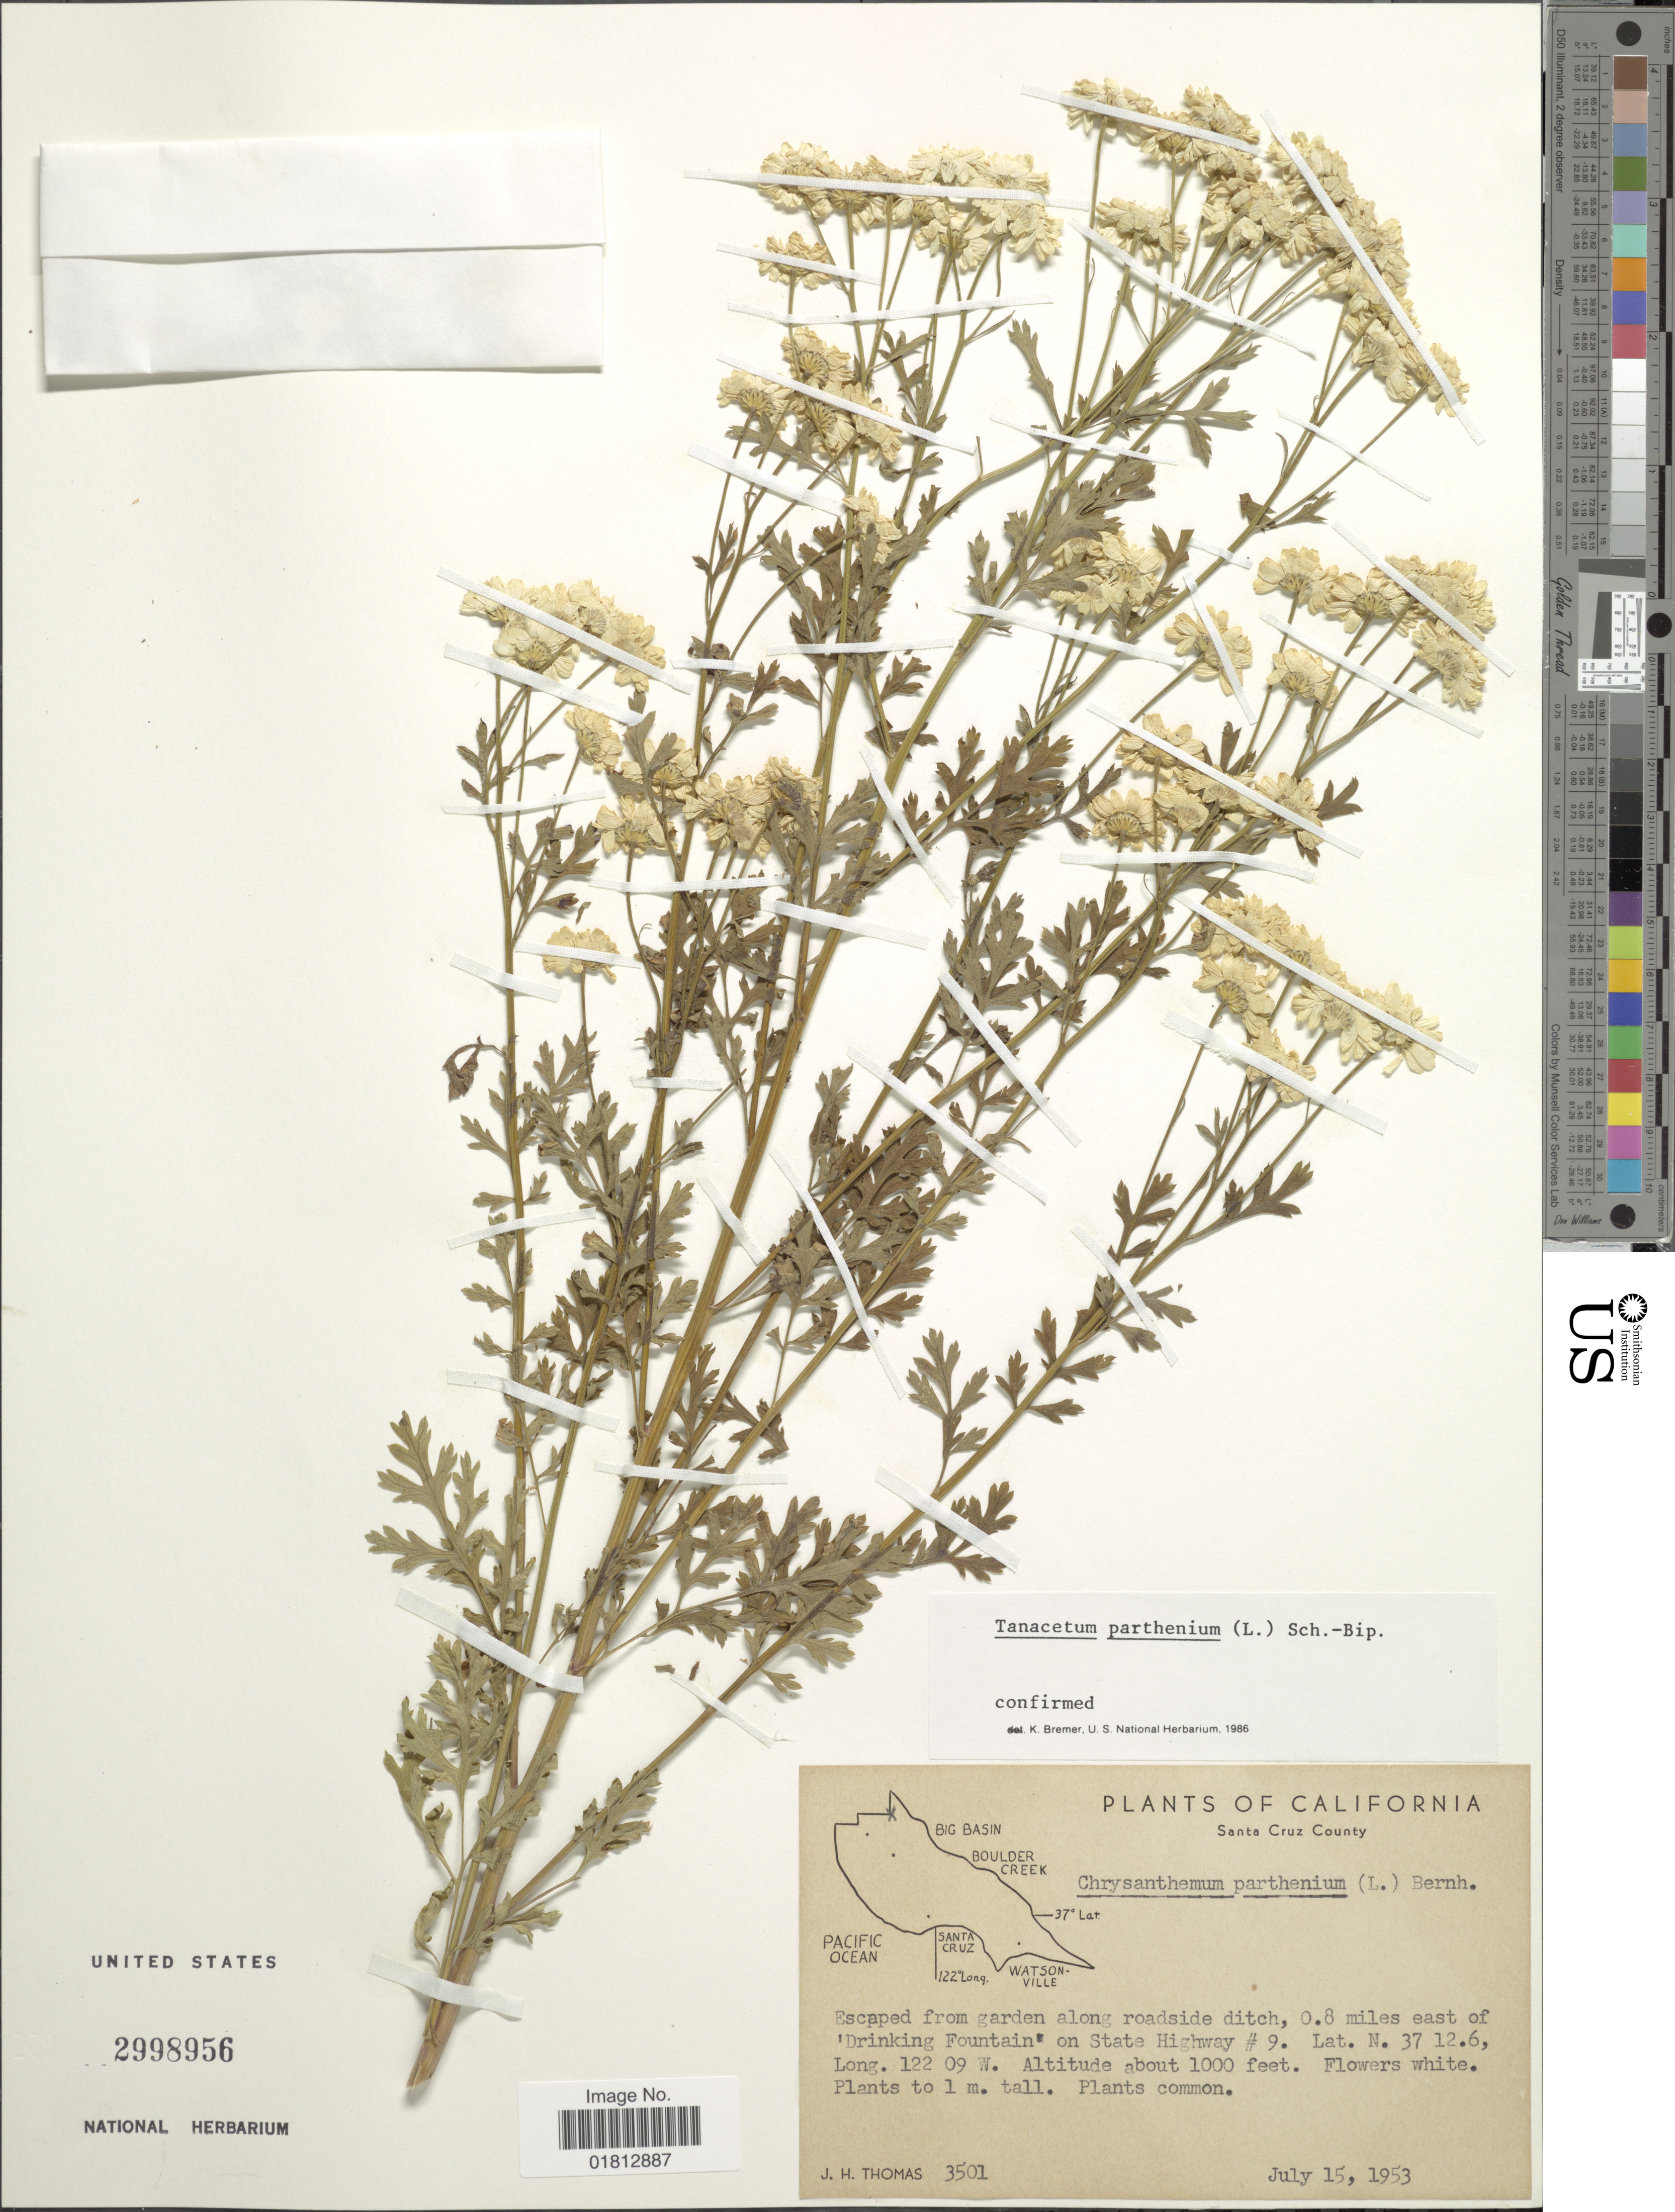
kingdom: Plantae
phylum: Tracheophyta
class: Magnoliopsida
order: Asterales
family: Asteraceae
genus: Tanacetum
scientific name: Tanacetum parthenium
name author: (L.) Sch. Bip.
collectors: J. H. Thomas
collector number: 3501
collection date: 1953-07-15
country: United States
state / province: California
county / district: Santa Cruz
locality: Santa Cruz County, 0.8 miles east of Drinking Fountain on State Highway #9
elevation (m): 305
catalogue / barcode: US 2998956